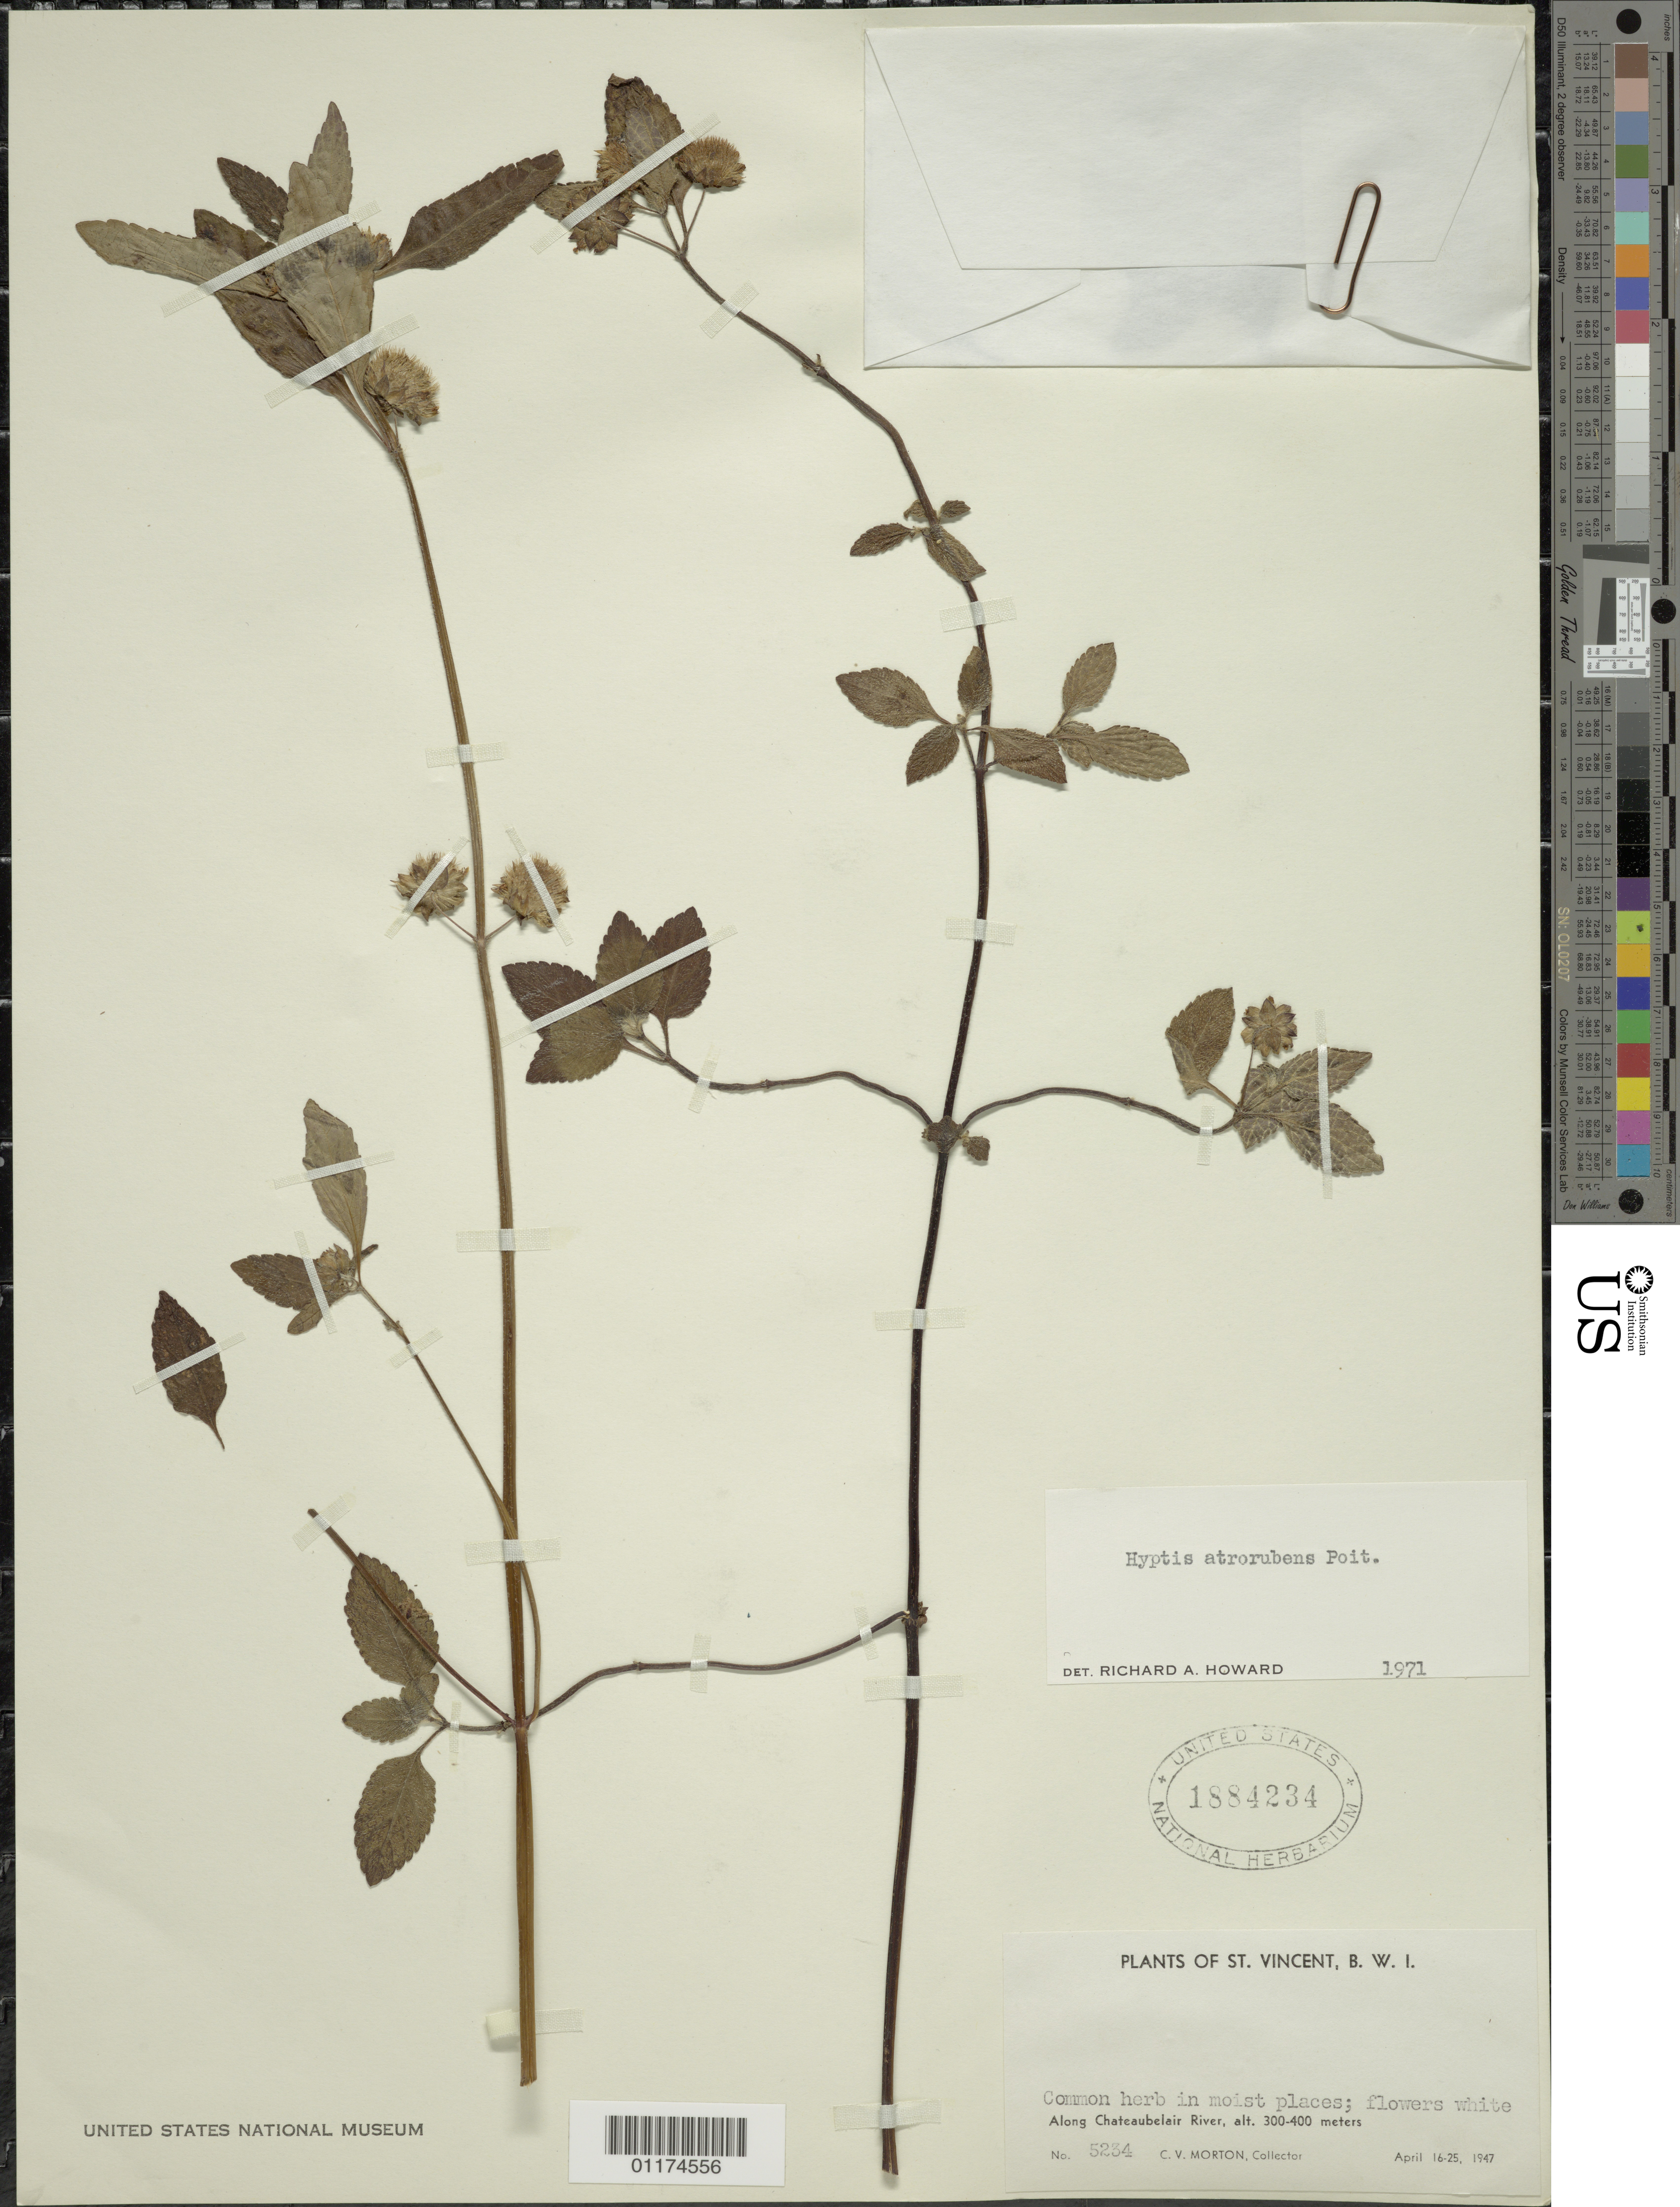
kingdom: Plantae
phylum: Tracheophyta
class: Magnoliopsida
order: Lamiales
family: Lamiaceae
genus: Hyptis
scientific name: Hyptis atrorubens var. atrorubens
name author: Poit.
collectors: C. V. Morton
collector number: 5234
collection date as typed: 16 Apr 1947 to 25 Apr 1947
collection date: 1947-04-16/1947-04-25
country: St. Vincent - Grenadines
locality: Along Chateaubelair River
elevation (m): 300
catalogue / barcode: US 1884234